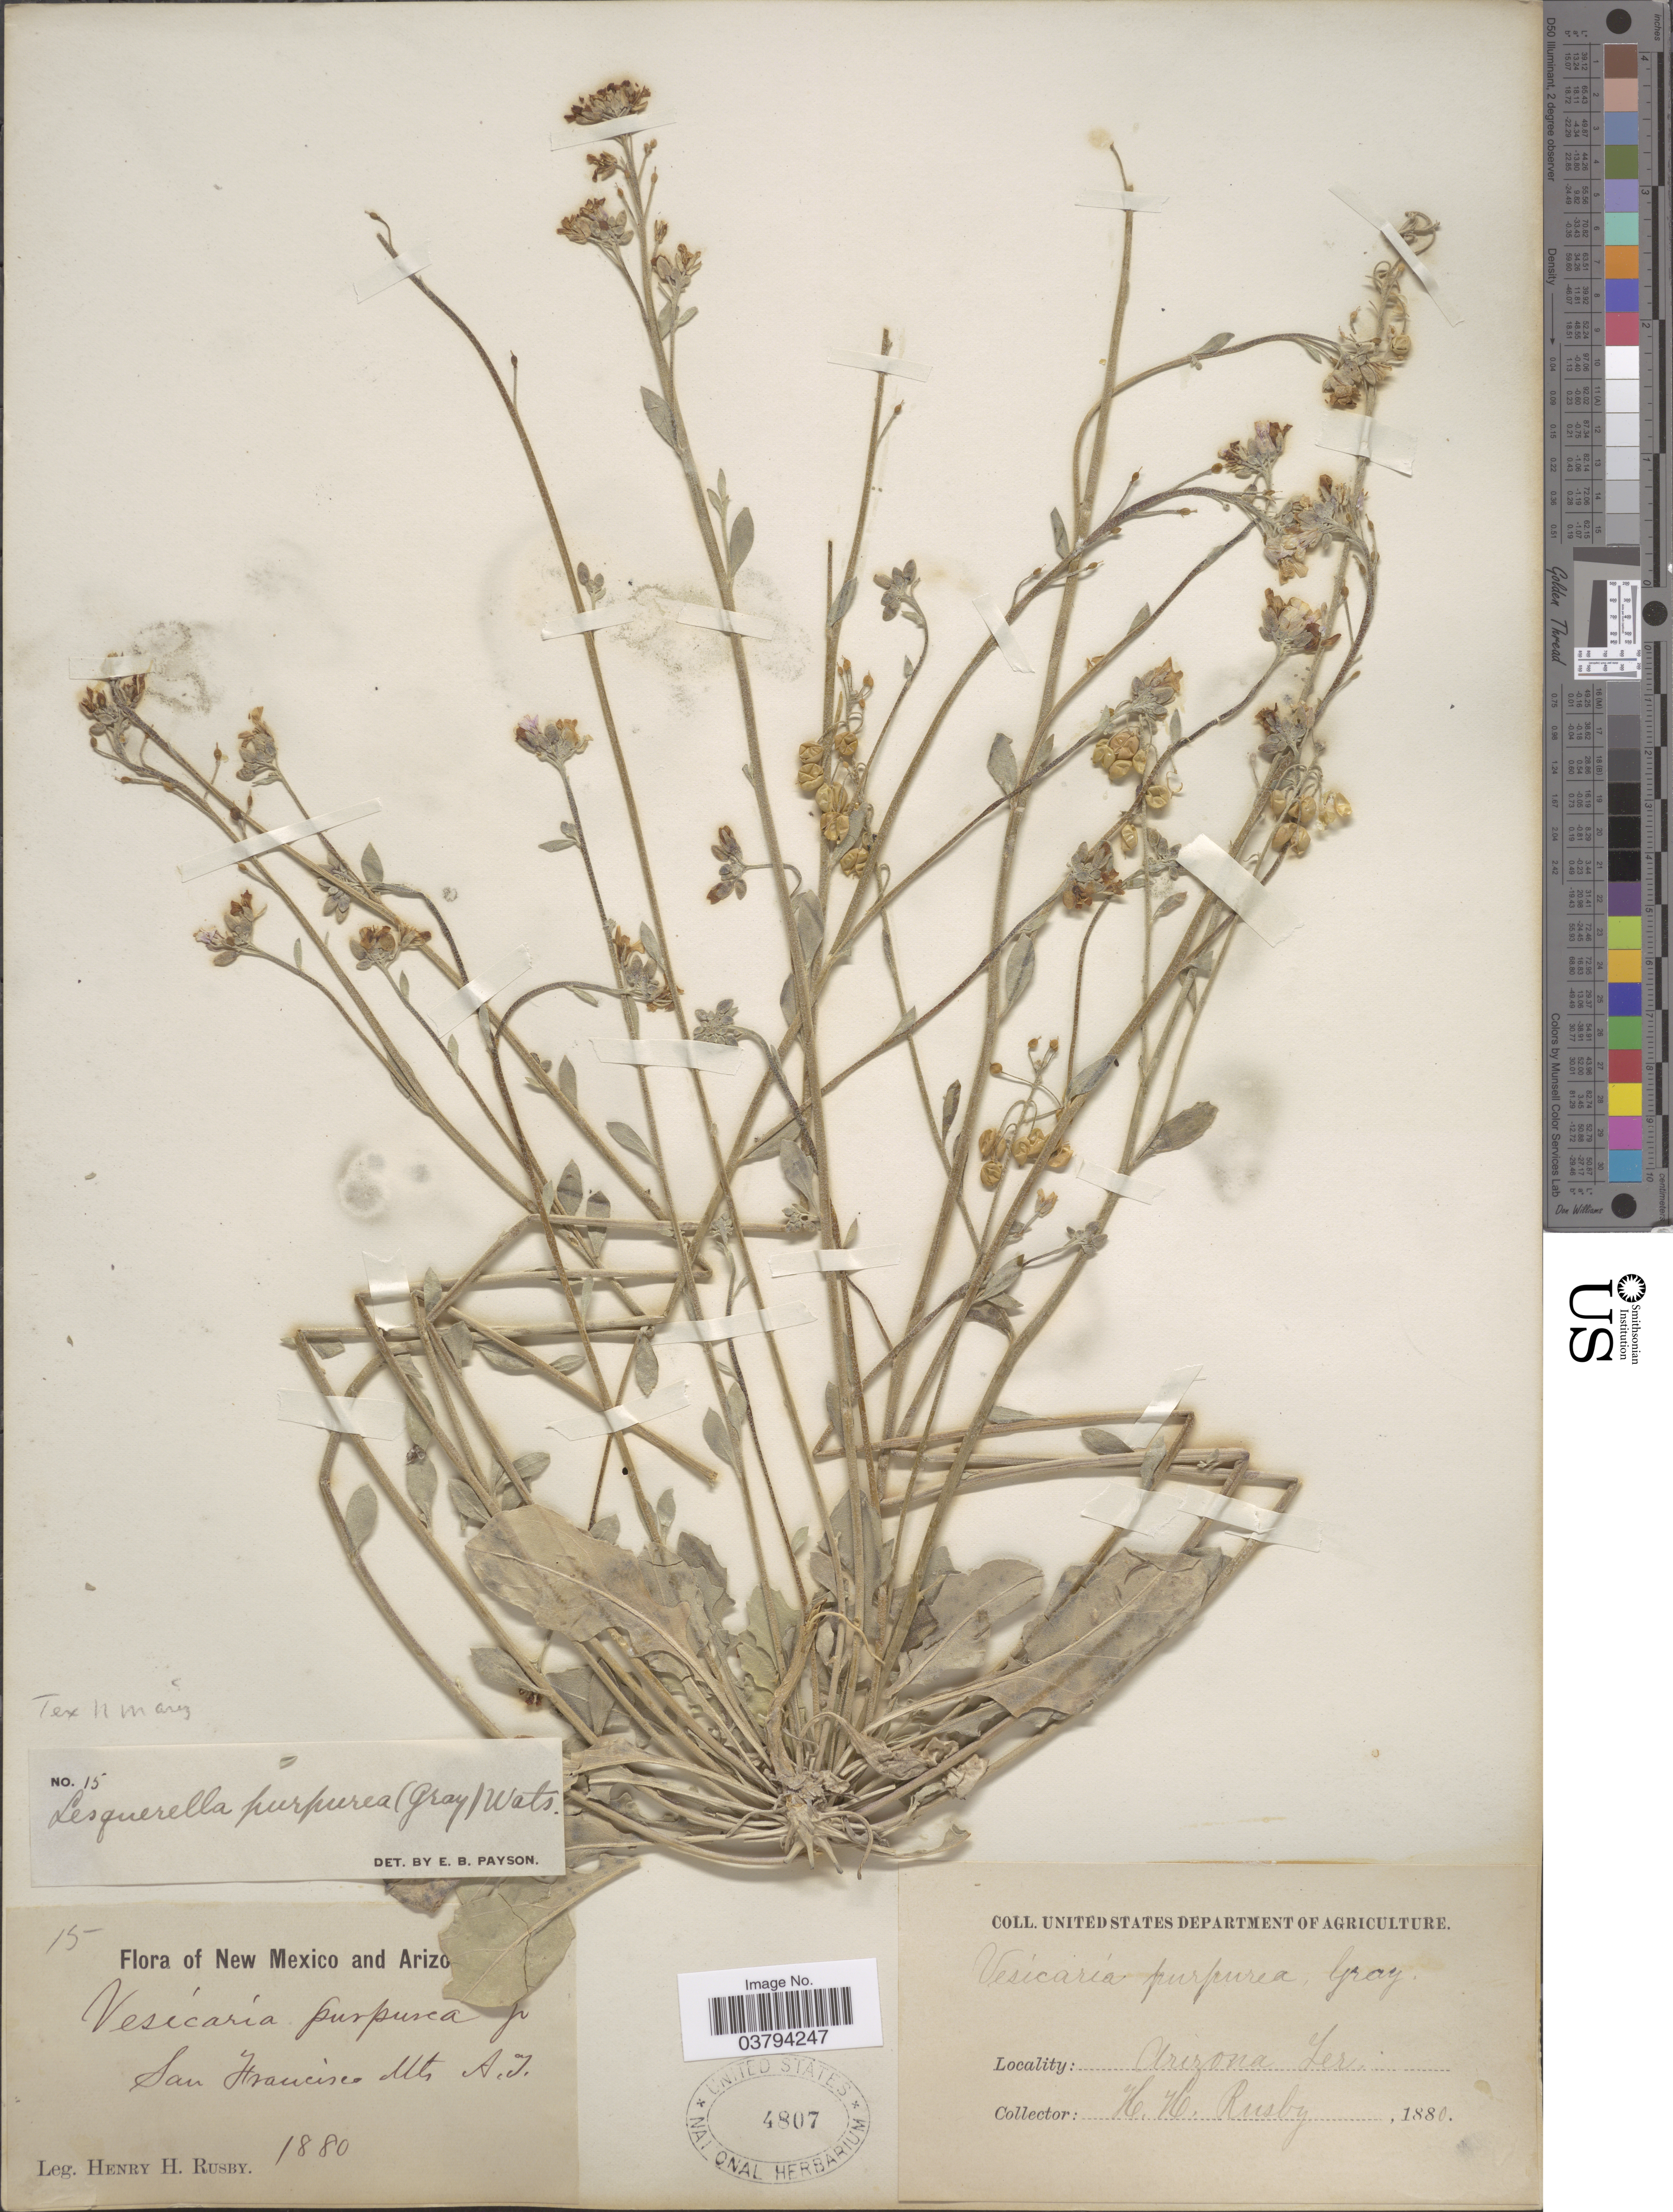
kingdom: Plantae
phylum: Tracheophyta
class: Magnoliopsida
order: Brassicales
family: Brassicaceae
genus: Lesquerella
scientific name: Lesquerella purpurea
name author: (A. Gray) S. Watson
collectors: H. H. Rusby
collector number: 15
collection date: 1880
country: United States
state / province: Arizona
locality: San Francisco Mts A.J. Arizona Ter.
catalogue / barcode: US 4807